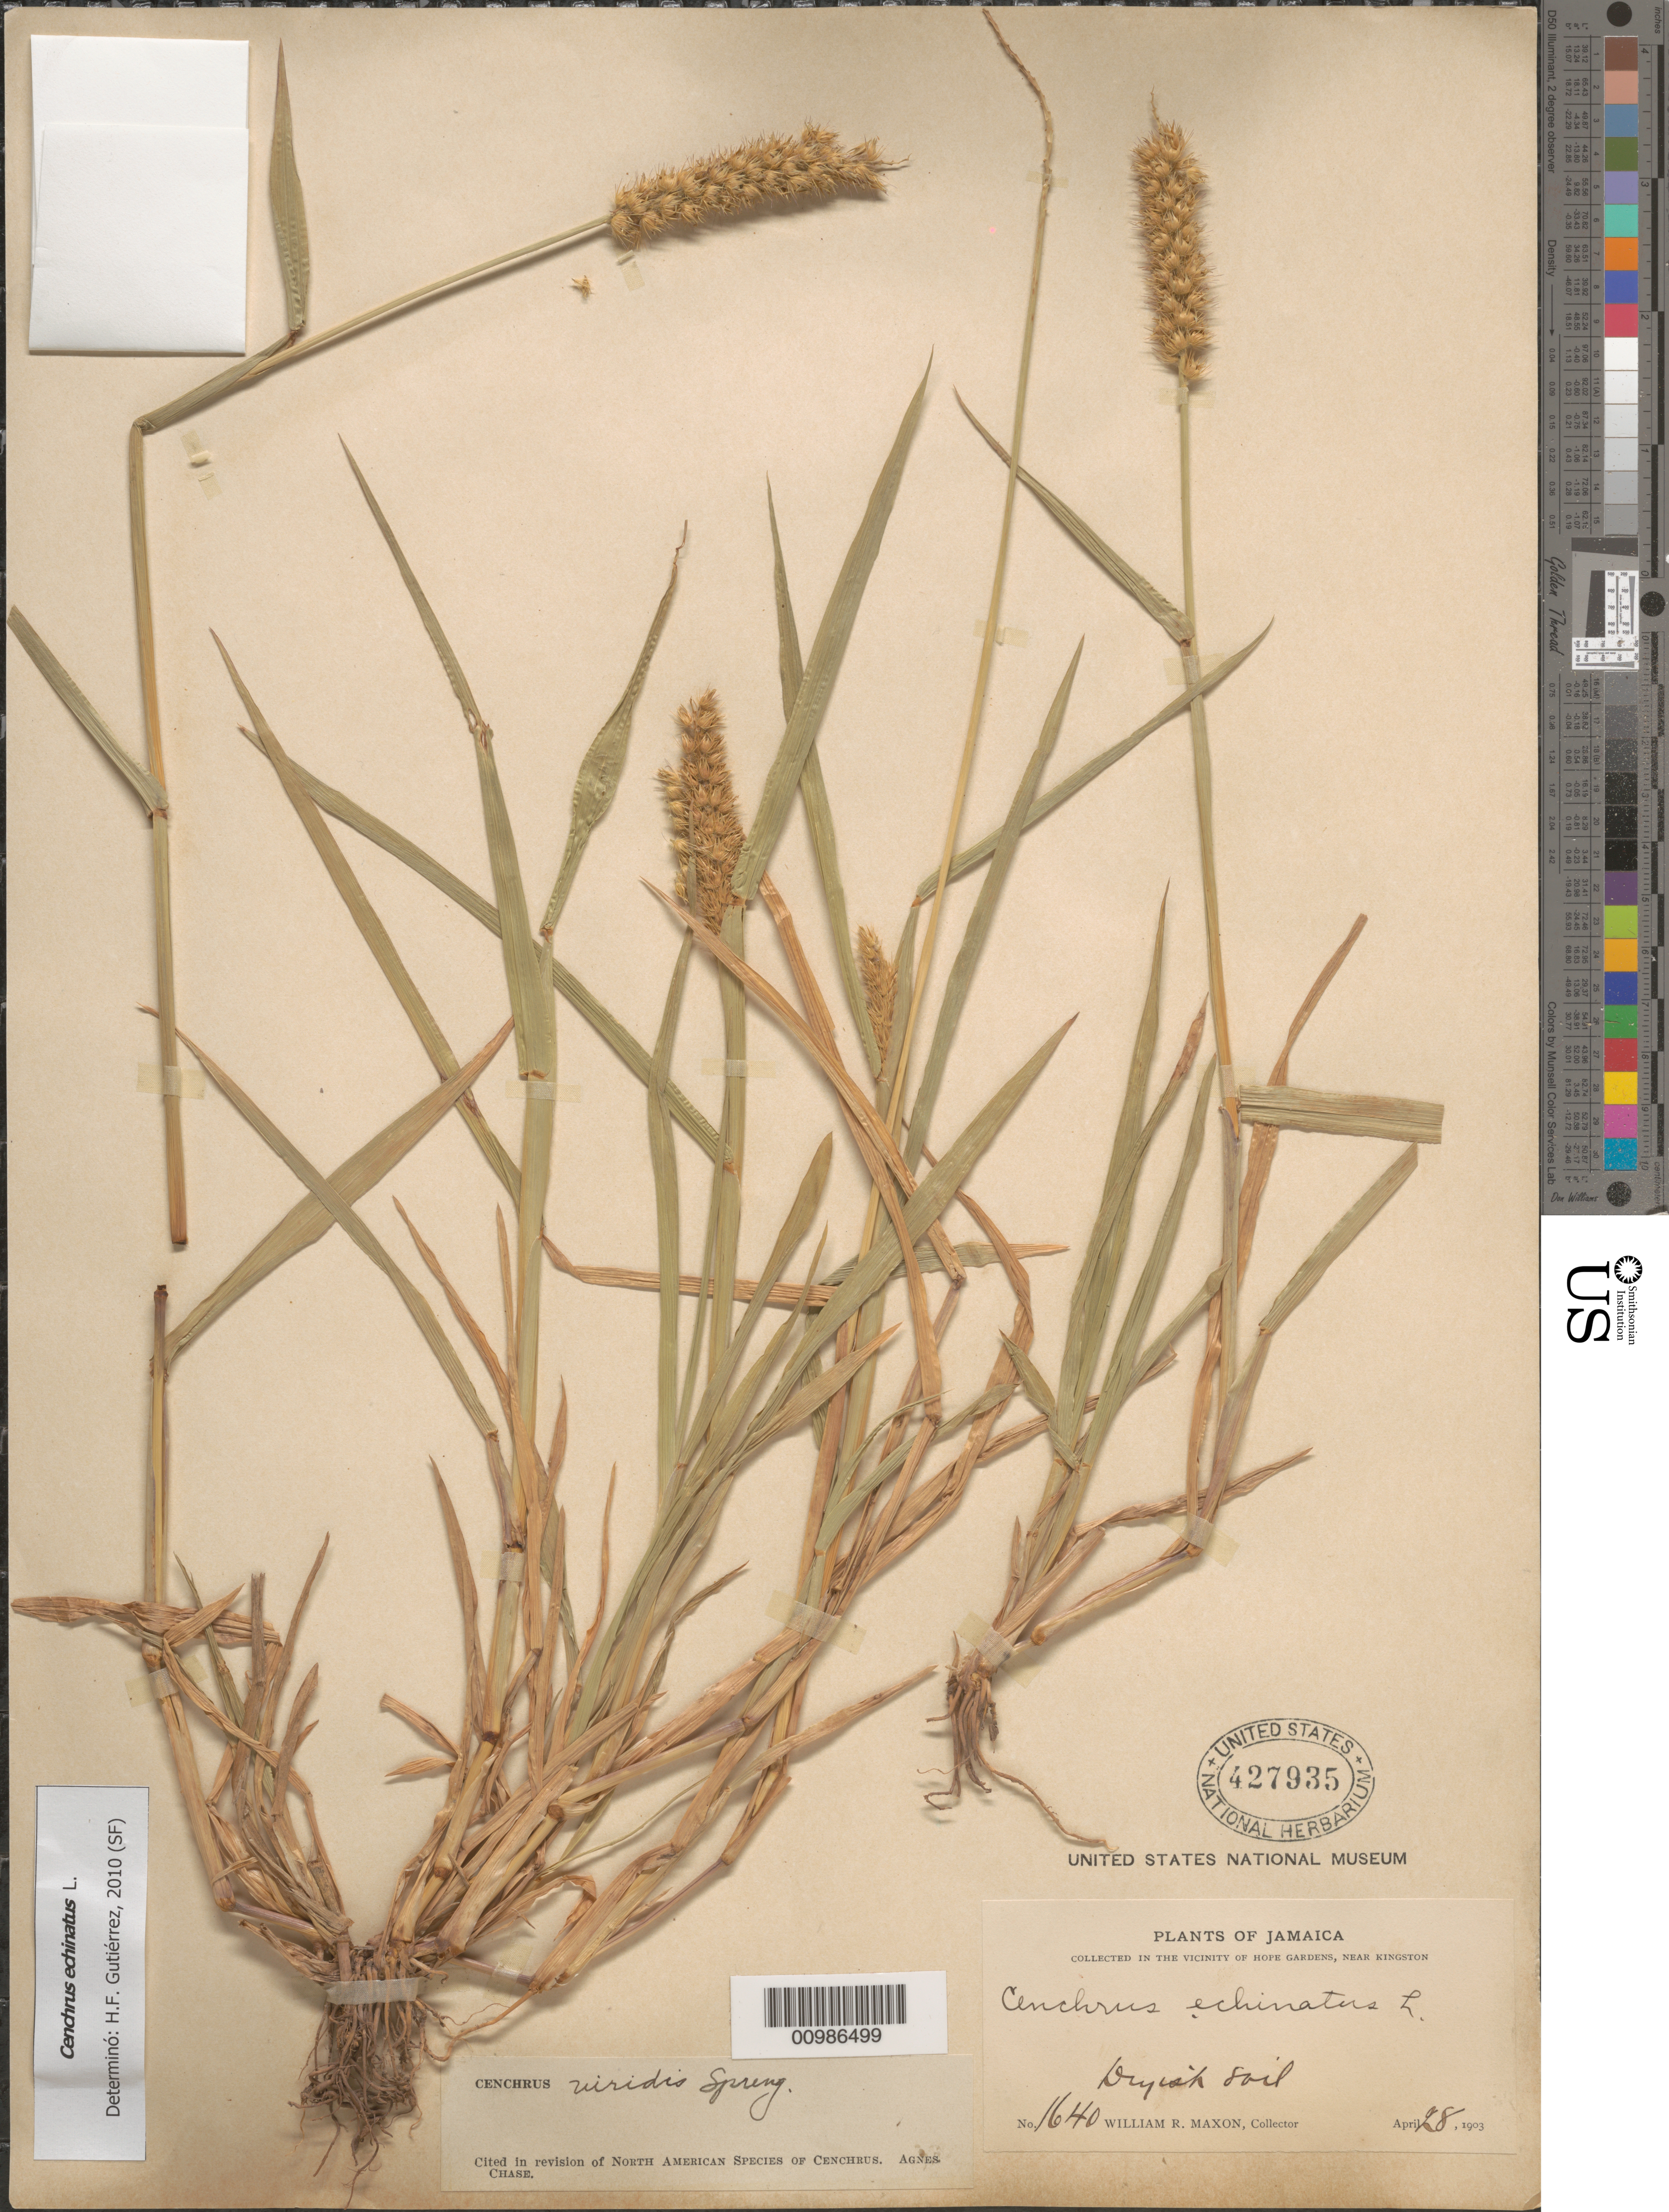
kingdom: Plantae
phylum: Tracheophyta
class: Liliopsida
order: Poales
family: Poaceae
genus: Cenchrus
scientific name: Cenchrus echinatus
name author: L.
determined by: Gutiérrez, H. F.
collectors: W. R. Maxon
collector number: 1640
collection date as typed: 28 Apr 1903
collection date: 1903-04-28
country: Jamaica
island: Jamaica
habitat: Dryish soil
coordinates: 0 N, 0 E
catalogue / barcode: US 427935